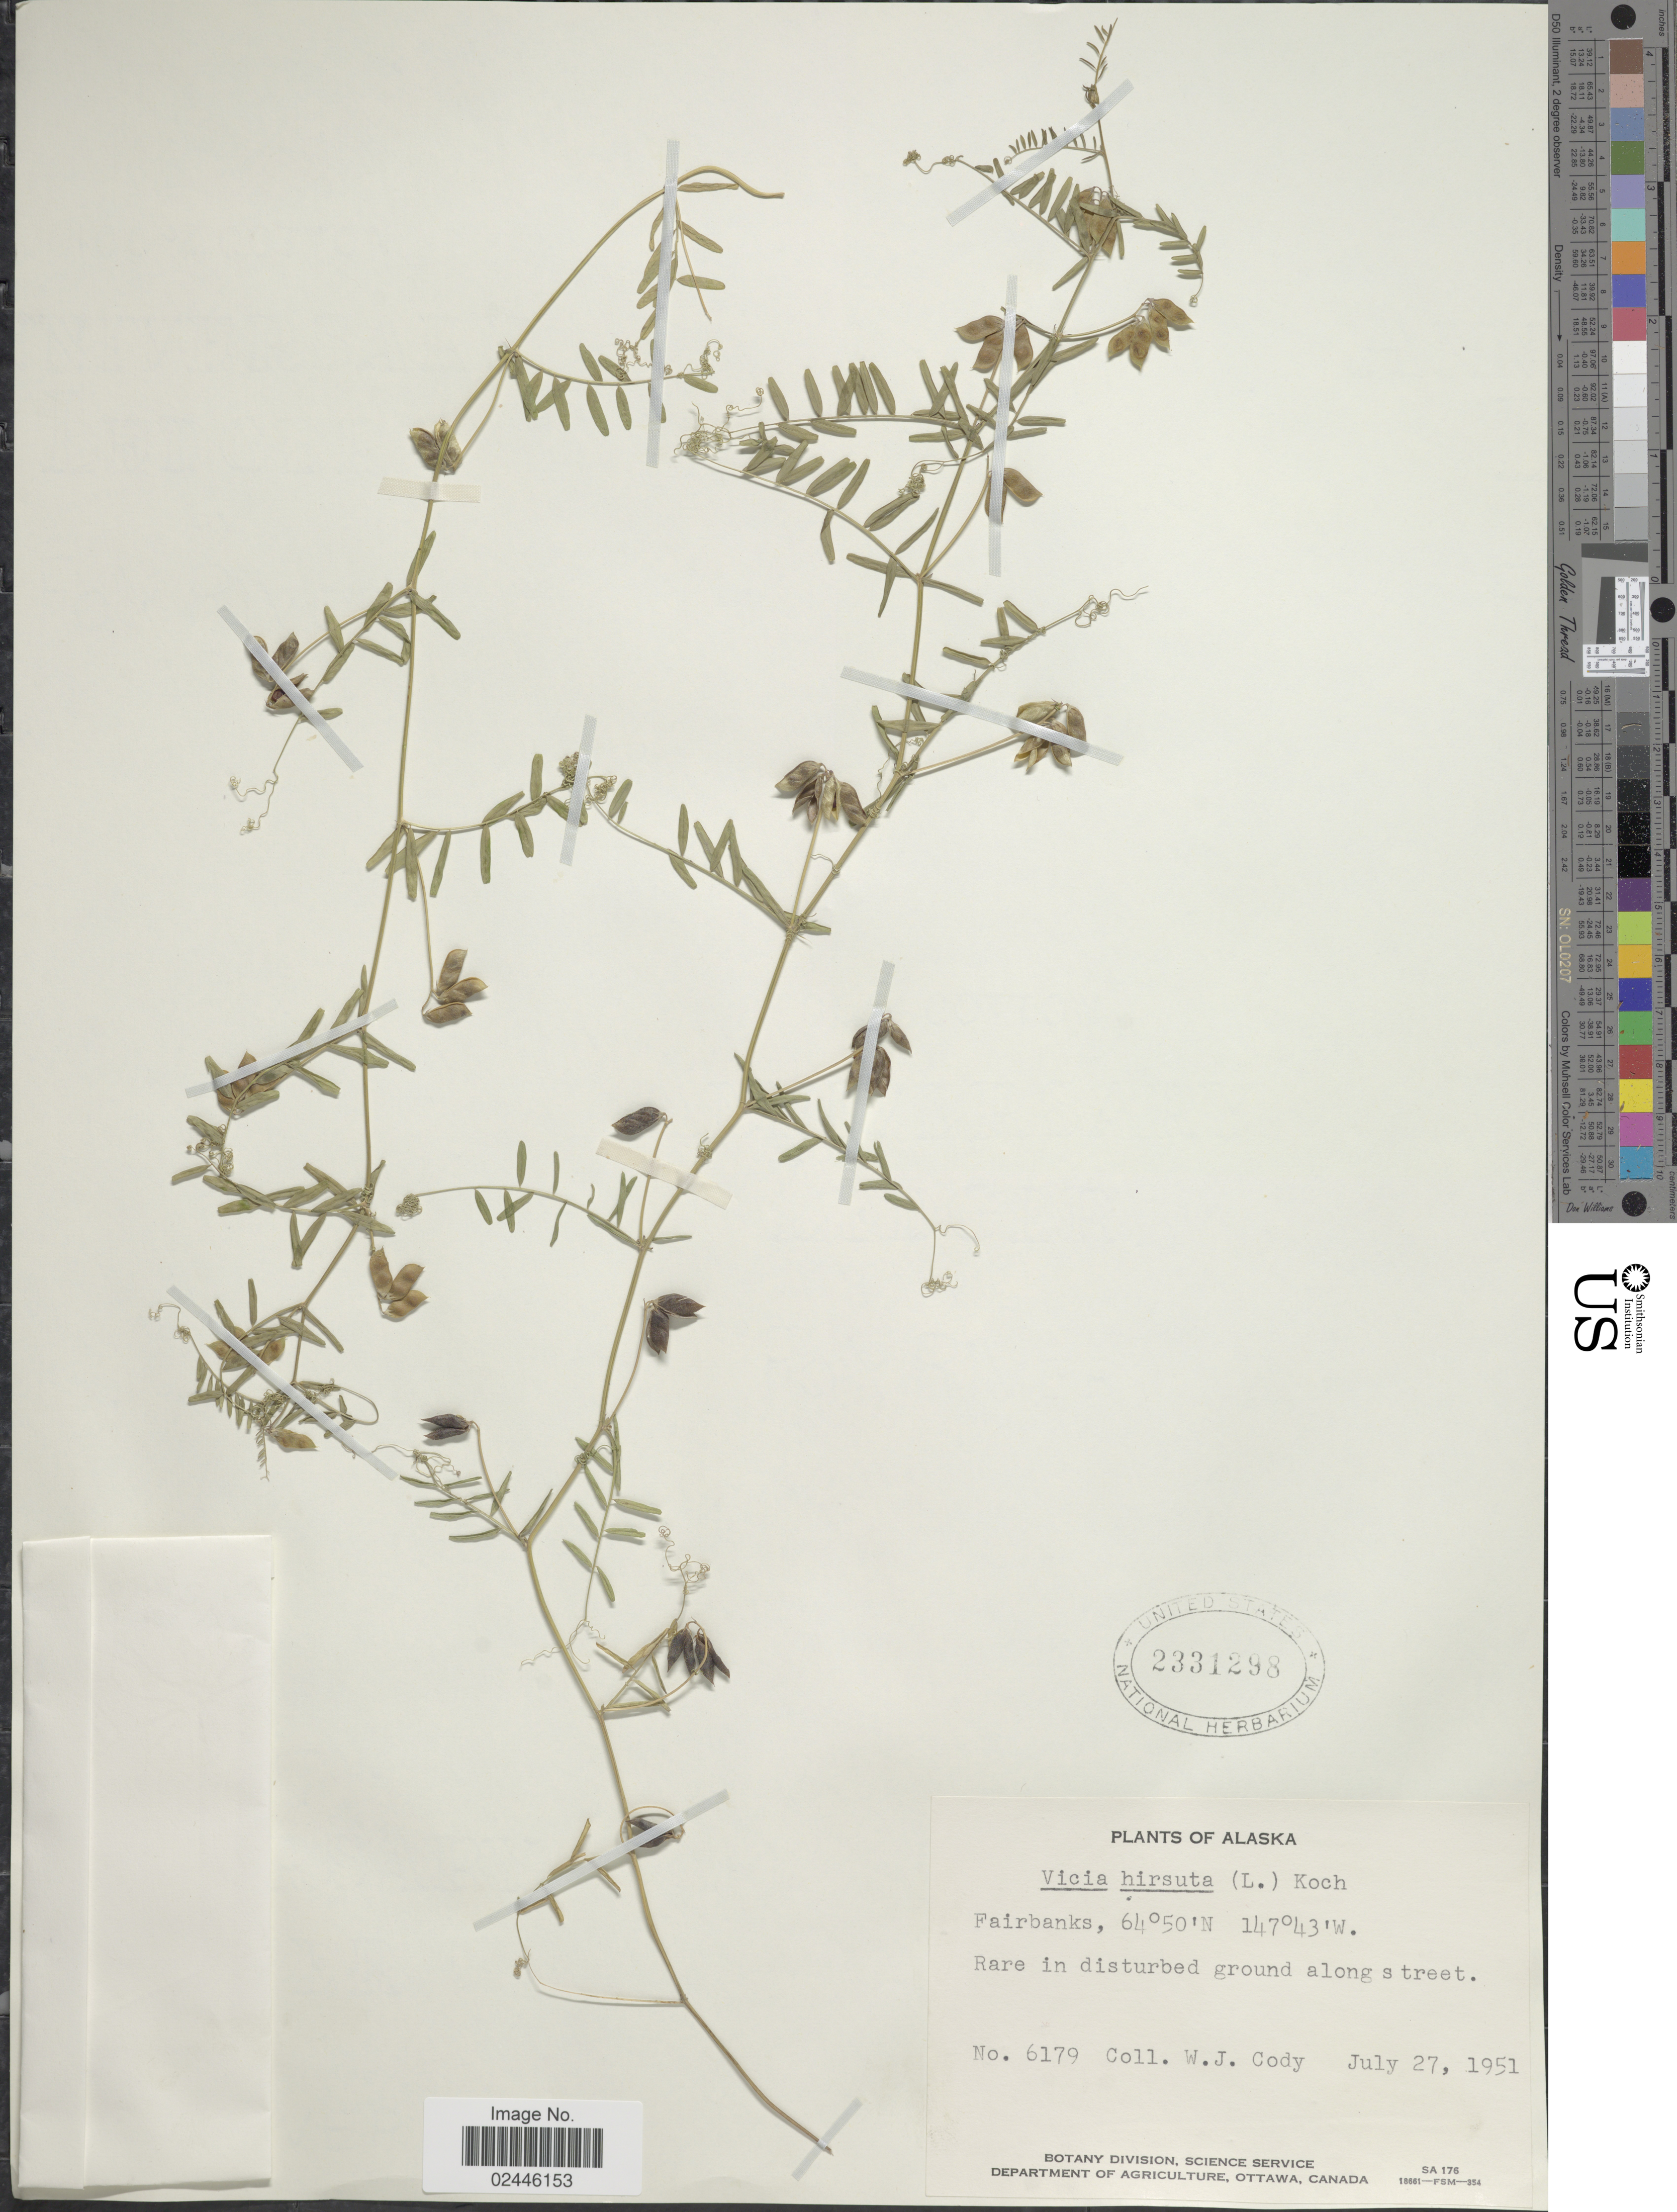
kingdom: Plantae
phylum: Tracheophyta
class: Magnoliopsida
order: Fabales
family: Fabaceae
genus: Vicia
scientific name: Vicia hirsuta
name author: (L.) A. Gray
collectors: W. Cody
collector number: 6179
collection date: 1951-07-27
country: United States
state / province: Alaska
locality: Fairbanks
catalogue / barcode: US 2331298